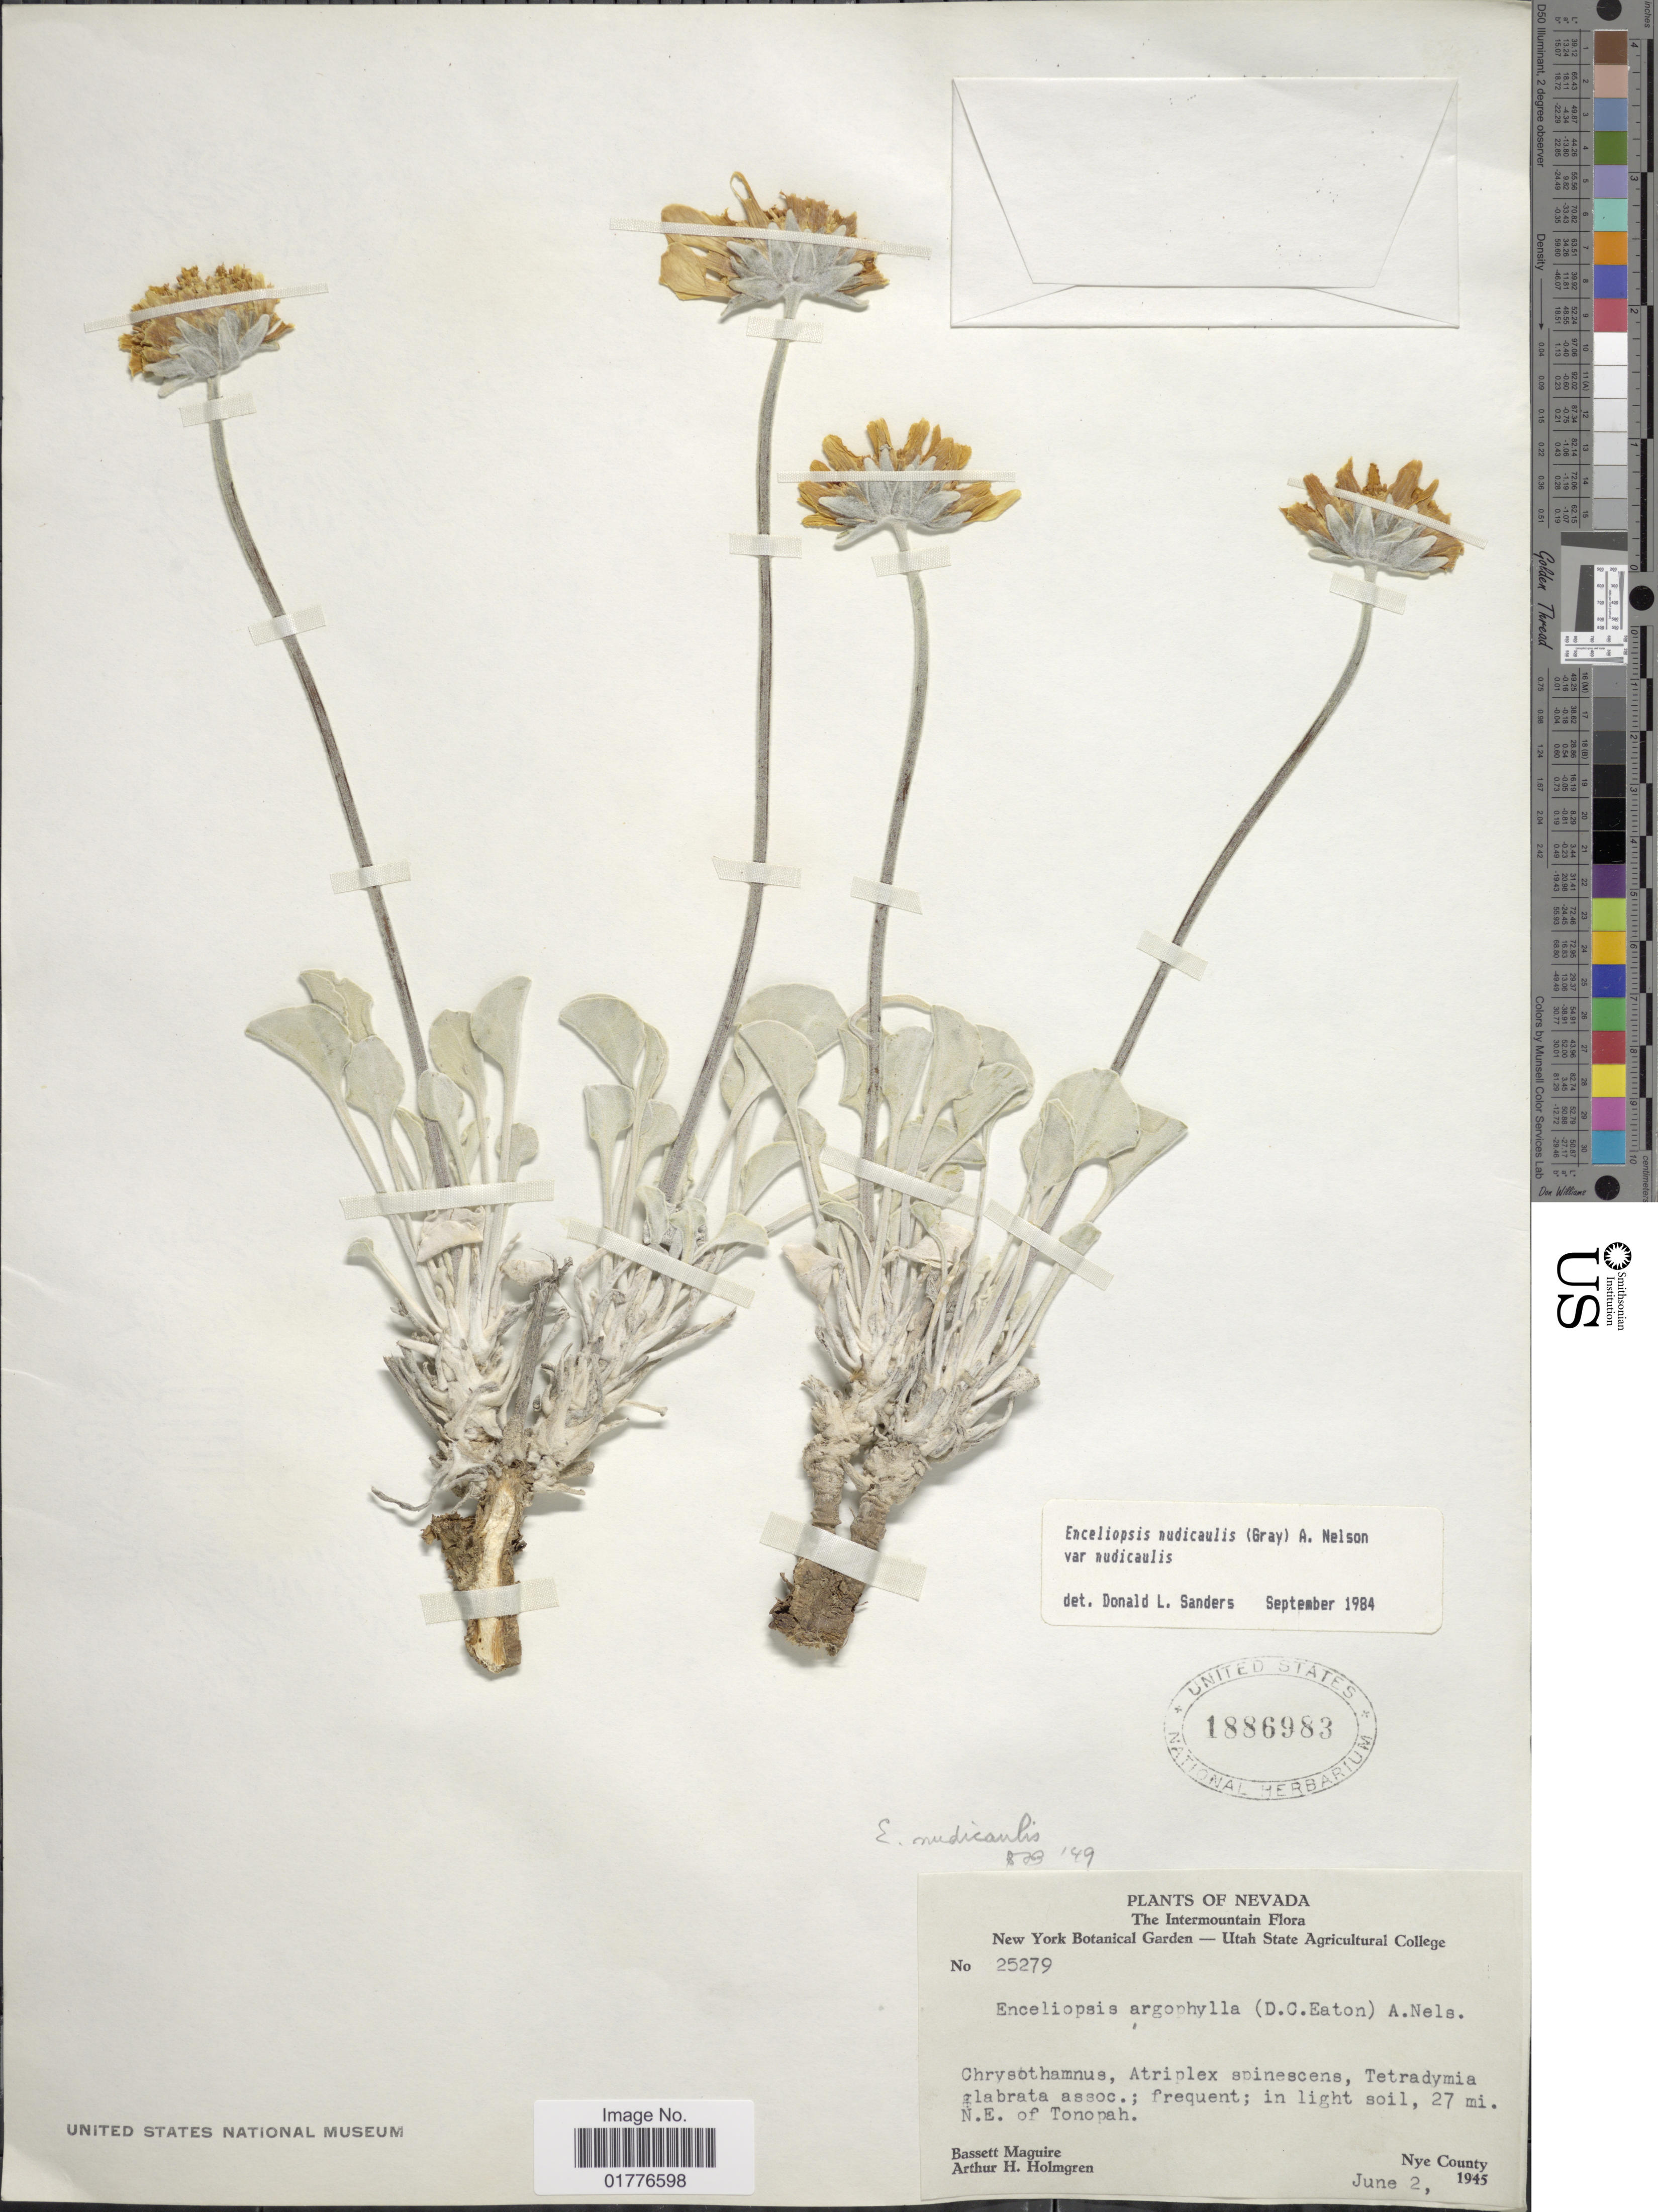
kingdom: Plantae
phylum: Tracheophyta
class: Magnoliopsida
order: Asterales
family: Asteraceae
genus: Enceliopsis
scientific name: Enceliopsis nudicaulis var. nudicaulis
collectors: B. Maguire & A. H. Holmgren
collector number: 25279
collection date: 1945-06-02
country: United States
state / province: Nevada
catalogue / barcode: US 1886983